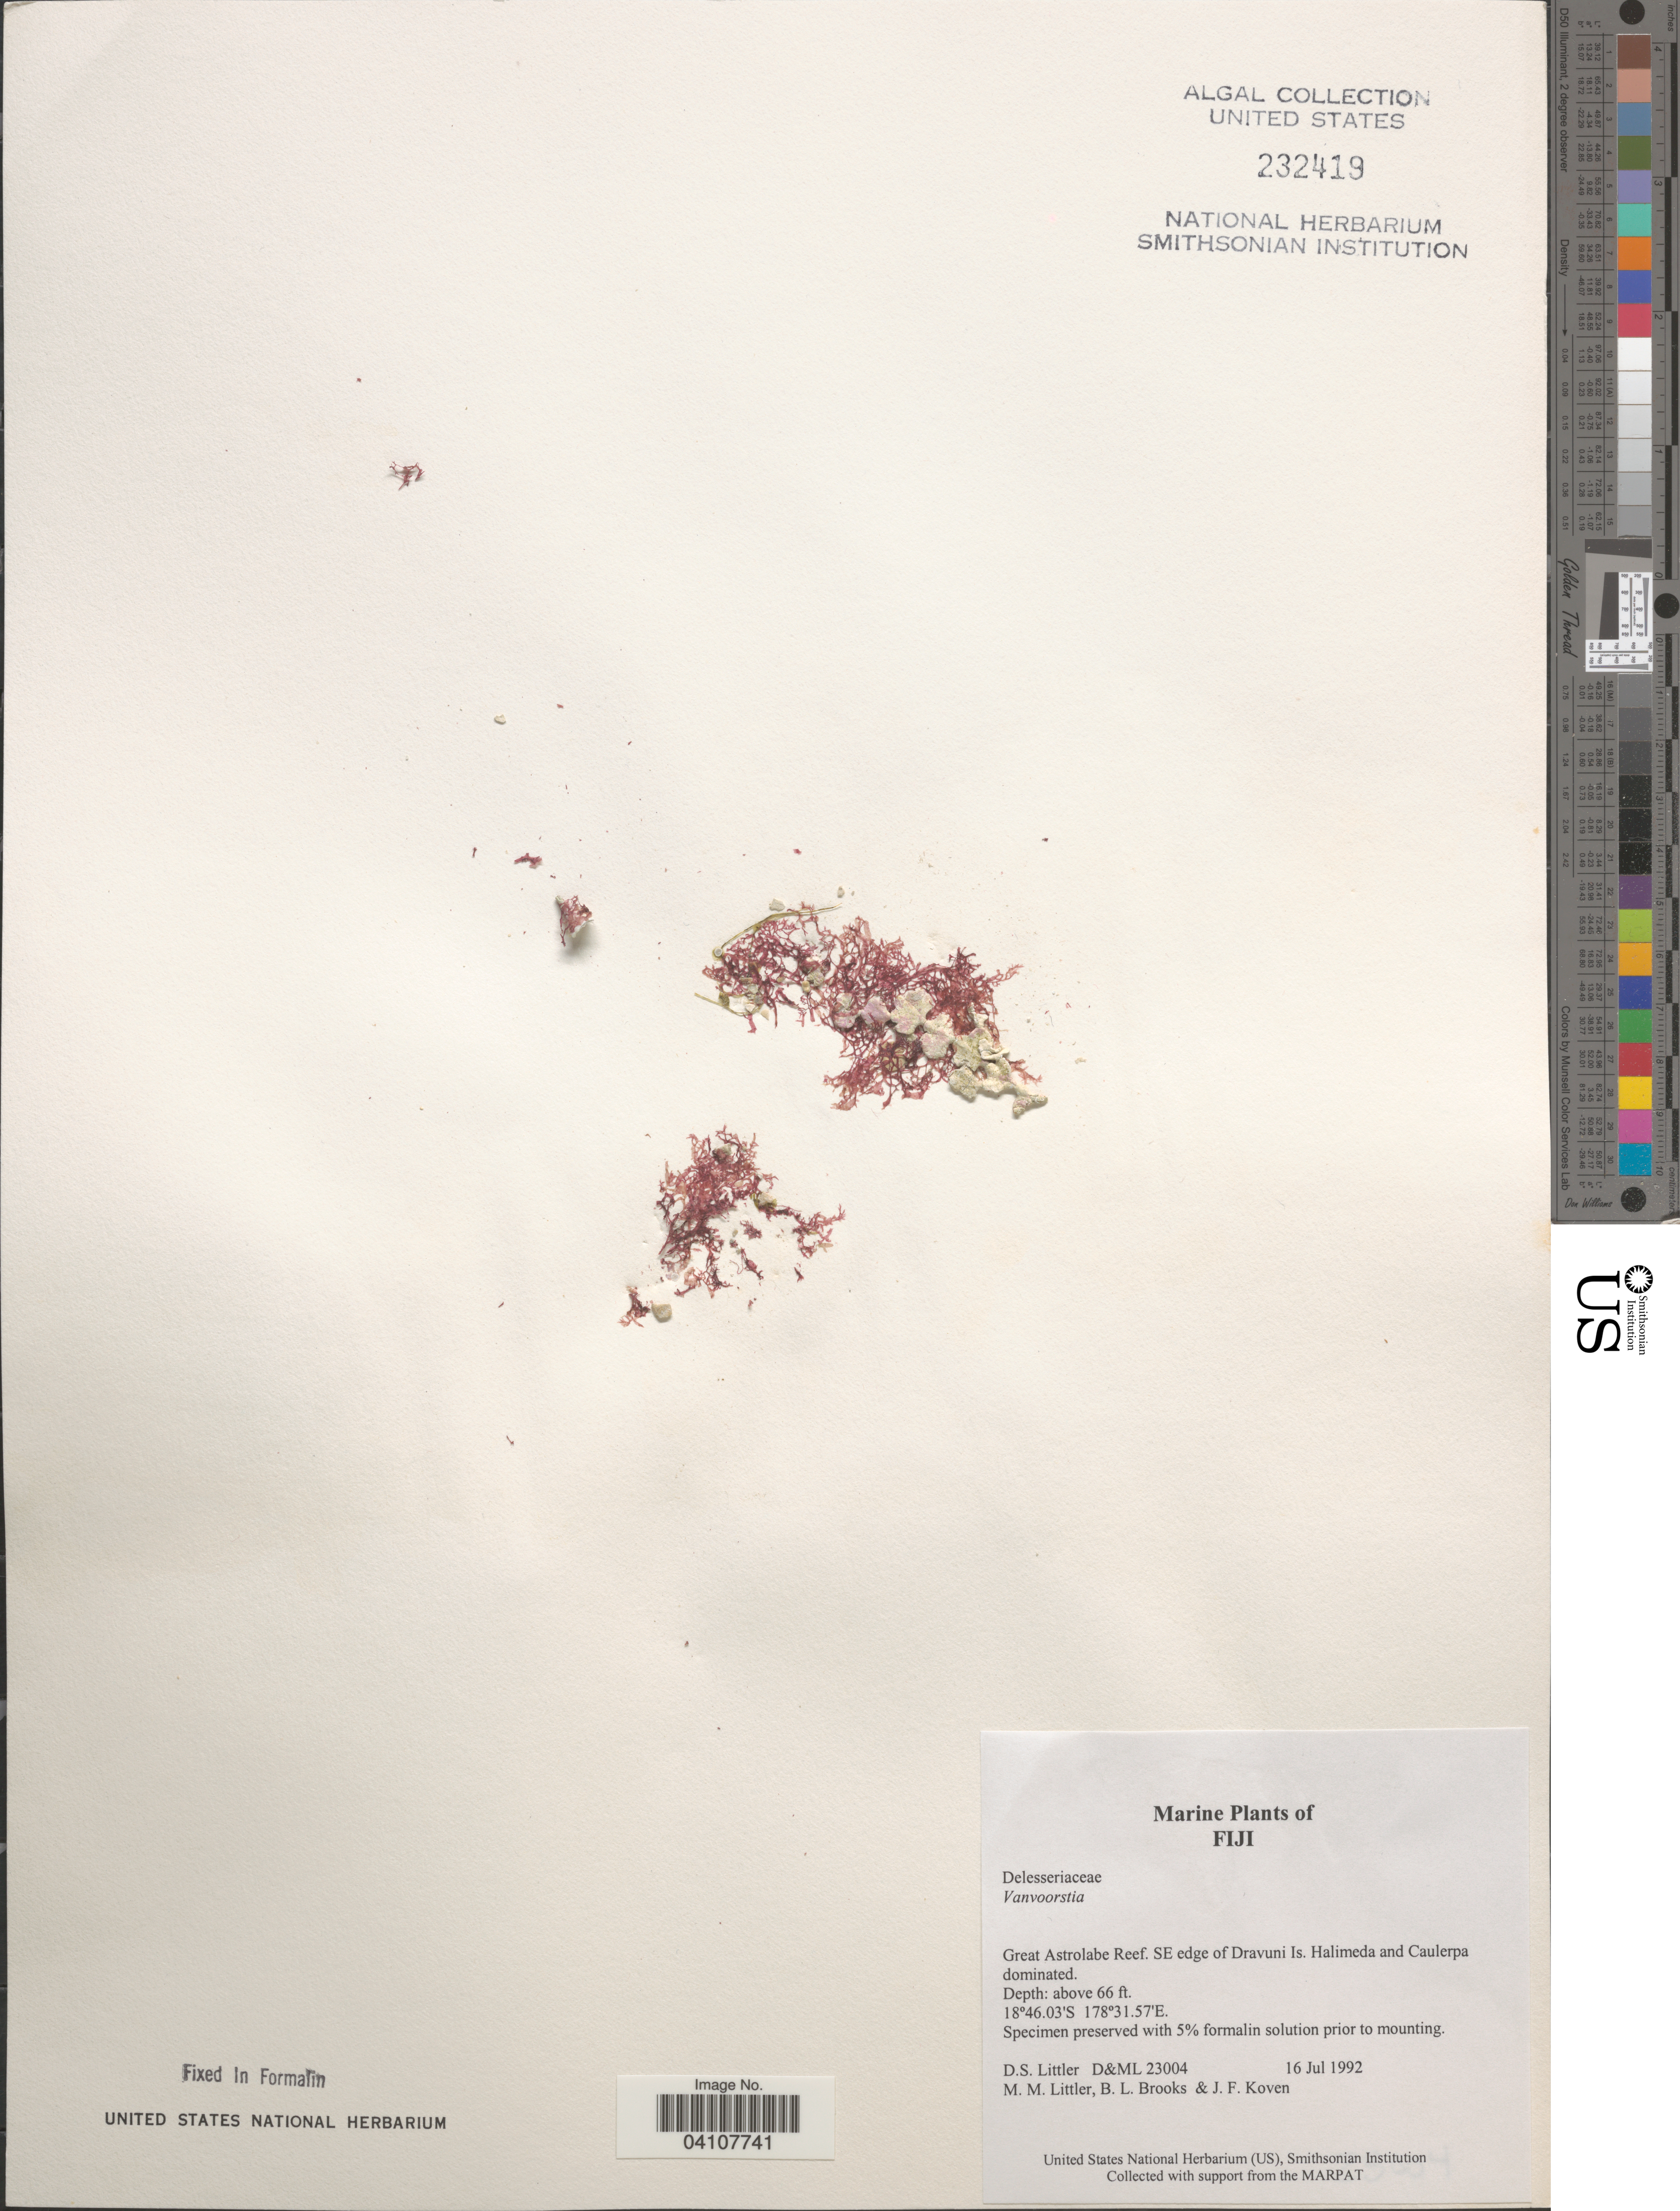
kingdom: Plantae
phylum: Rhodophyta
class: Florideophyceae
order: Ceramiales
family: Delesseriaceae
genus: Vanvoorstia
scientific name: Vanvoorstia sp.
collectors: D. S. Littler, B. Brooks & J. Koven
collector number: D&ML23004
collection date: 1992-07-16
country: Fiji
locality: Great Astrolabe Reef. SE edge of Dravuni Is.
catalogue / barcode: US 232419